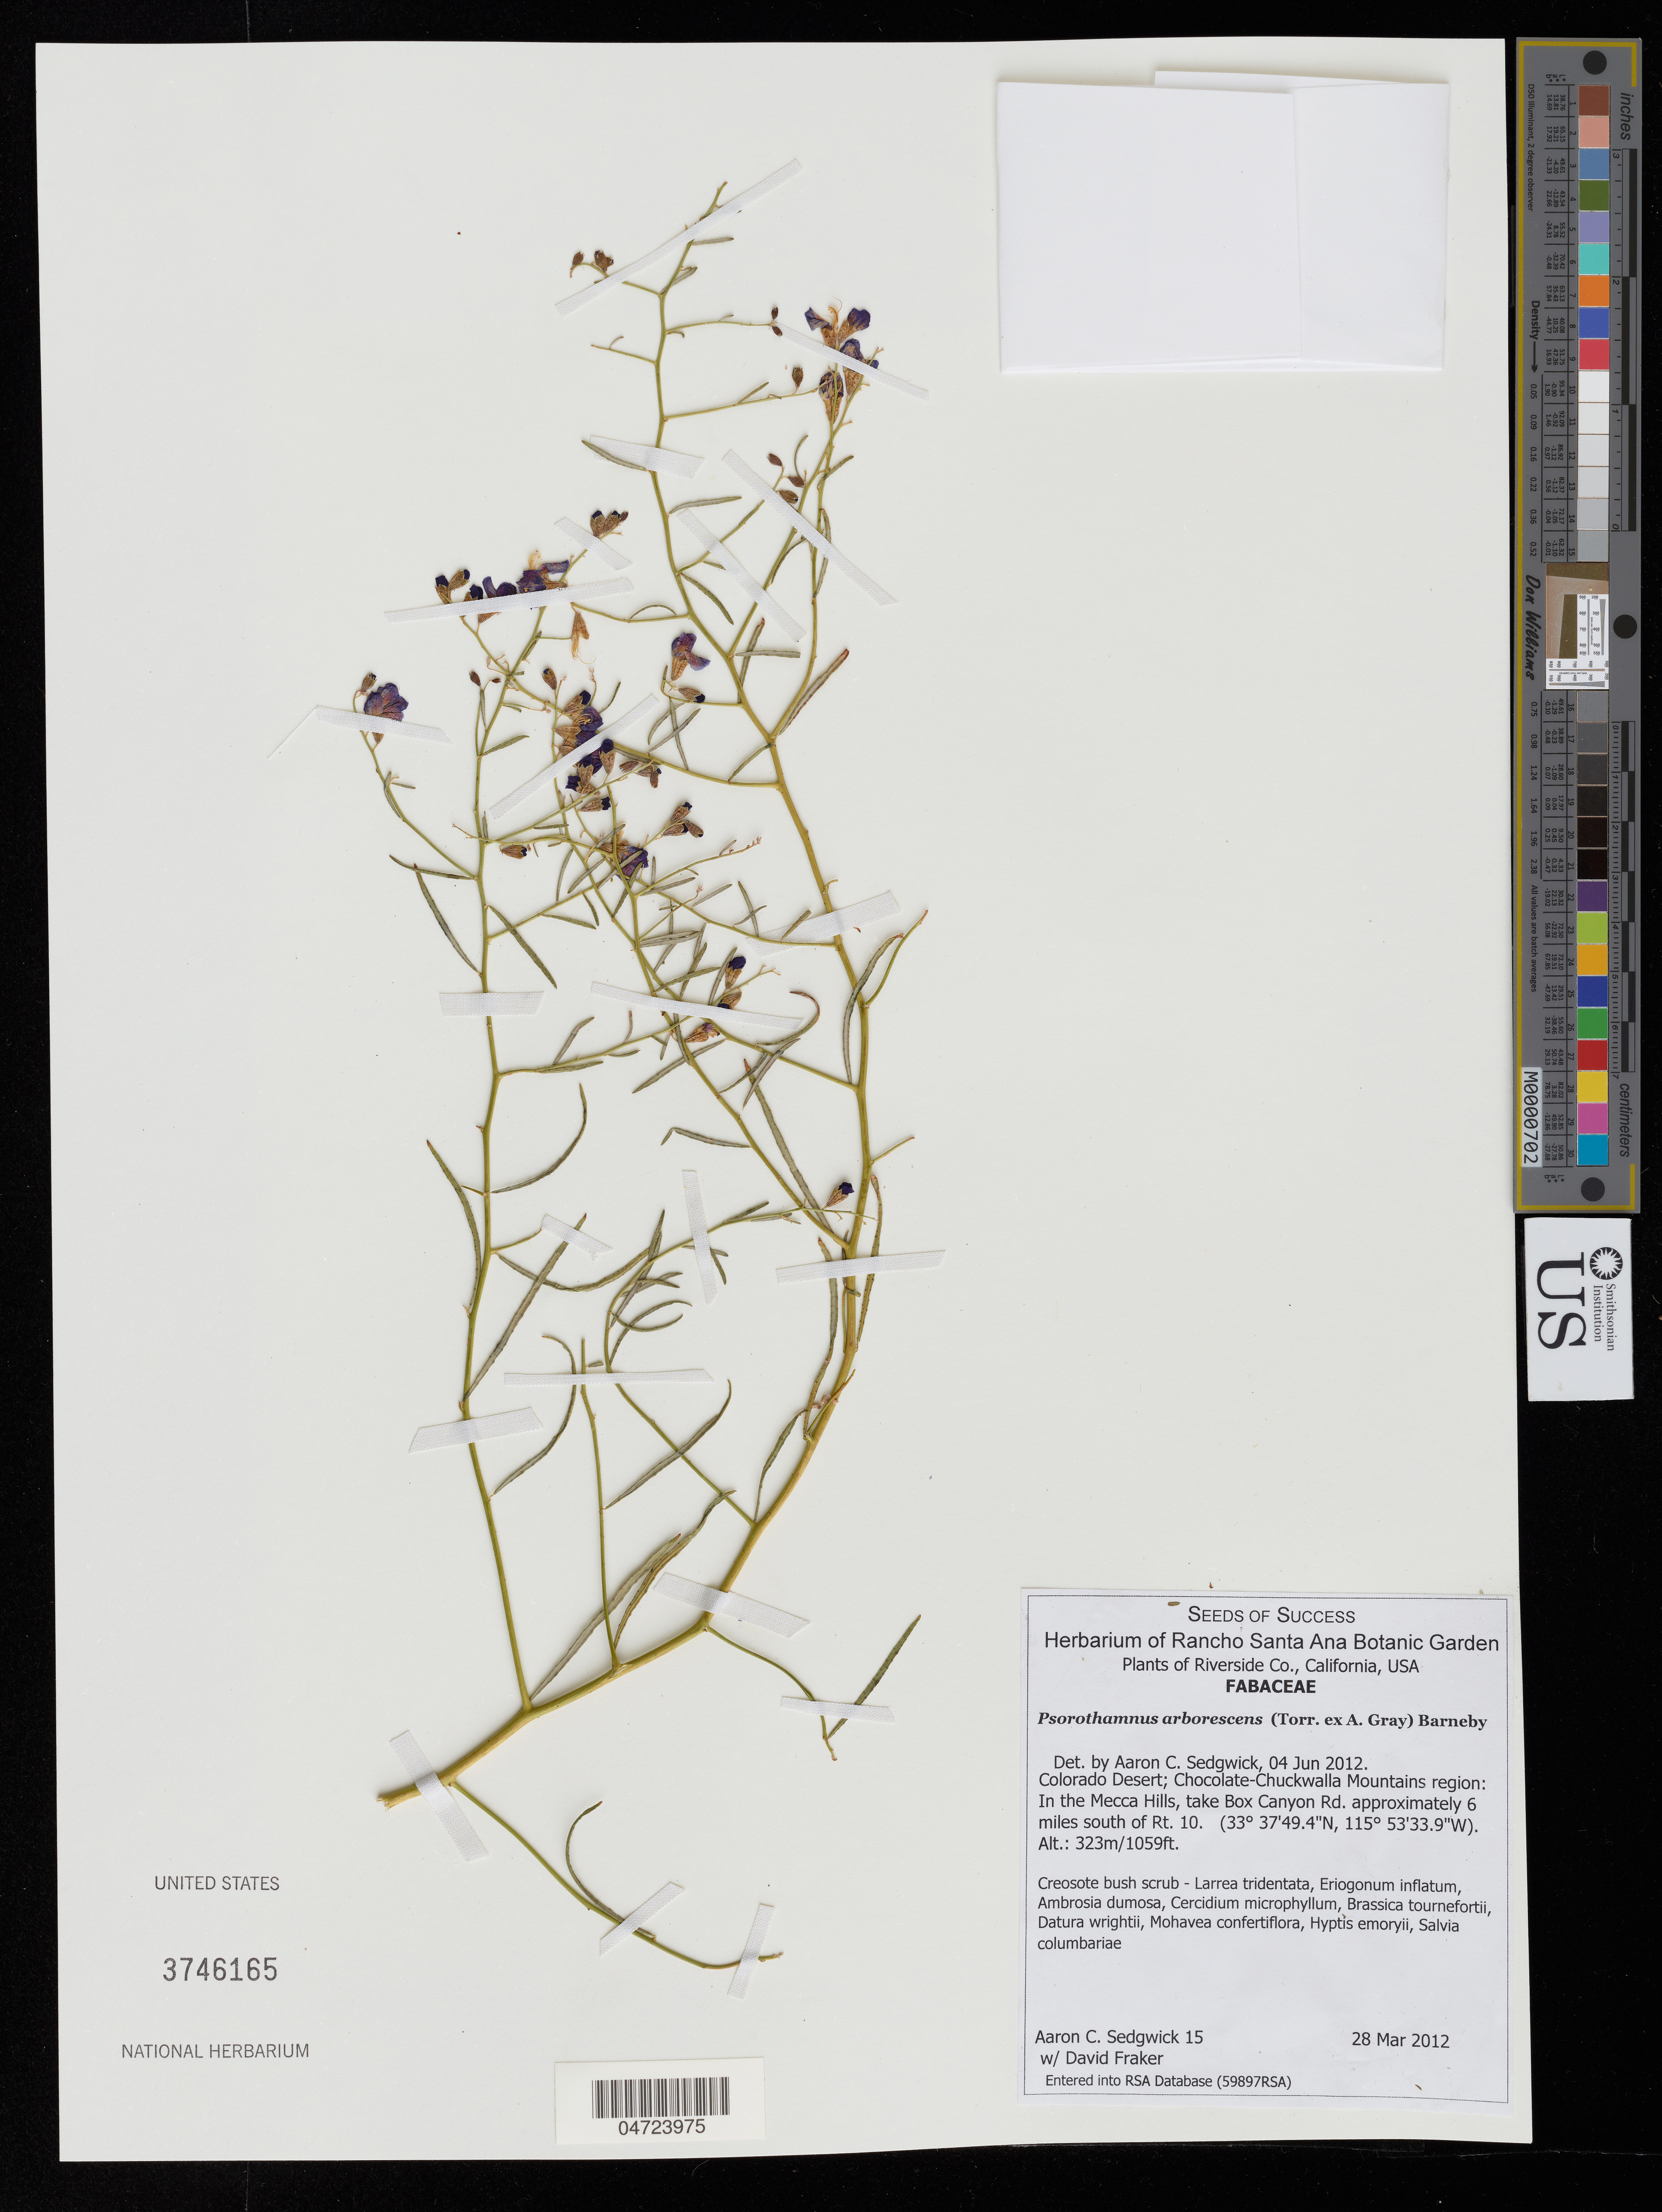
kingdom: Plantae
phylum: Tracheophyta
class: Magnoliopsida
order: Fabales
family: Fabaceae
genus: Psorothamnus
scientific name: Psorothamnus arborescens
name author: (Torr. ex A. Gray) Barneby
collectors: A. Sedgwick & D. Fraker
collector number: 15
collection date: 2012-03-28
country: United States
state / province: California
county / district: Riverside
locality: Riverside Co. Colorado Desert; Chocolate-Chuckwalla Mountains region: In the Mecca Hills, take Box Canyon Rd. approximately 6 miles south of Rt. 10.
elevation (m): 323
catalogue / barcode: US 3746165